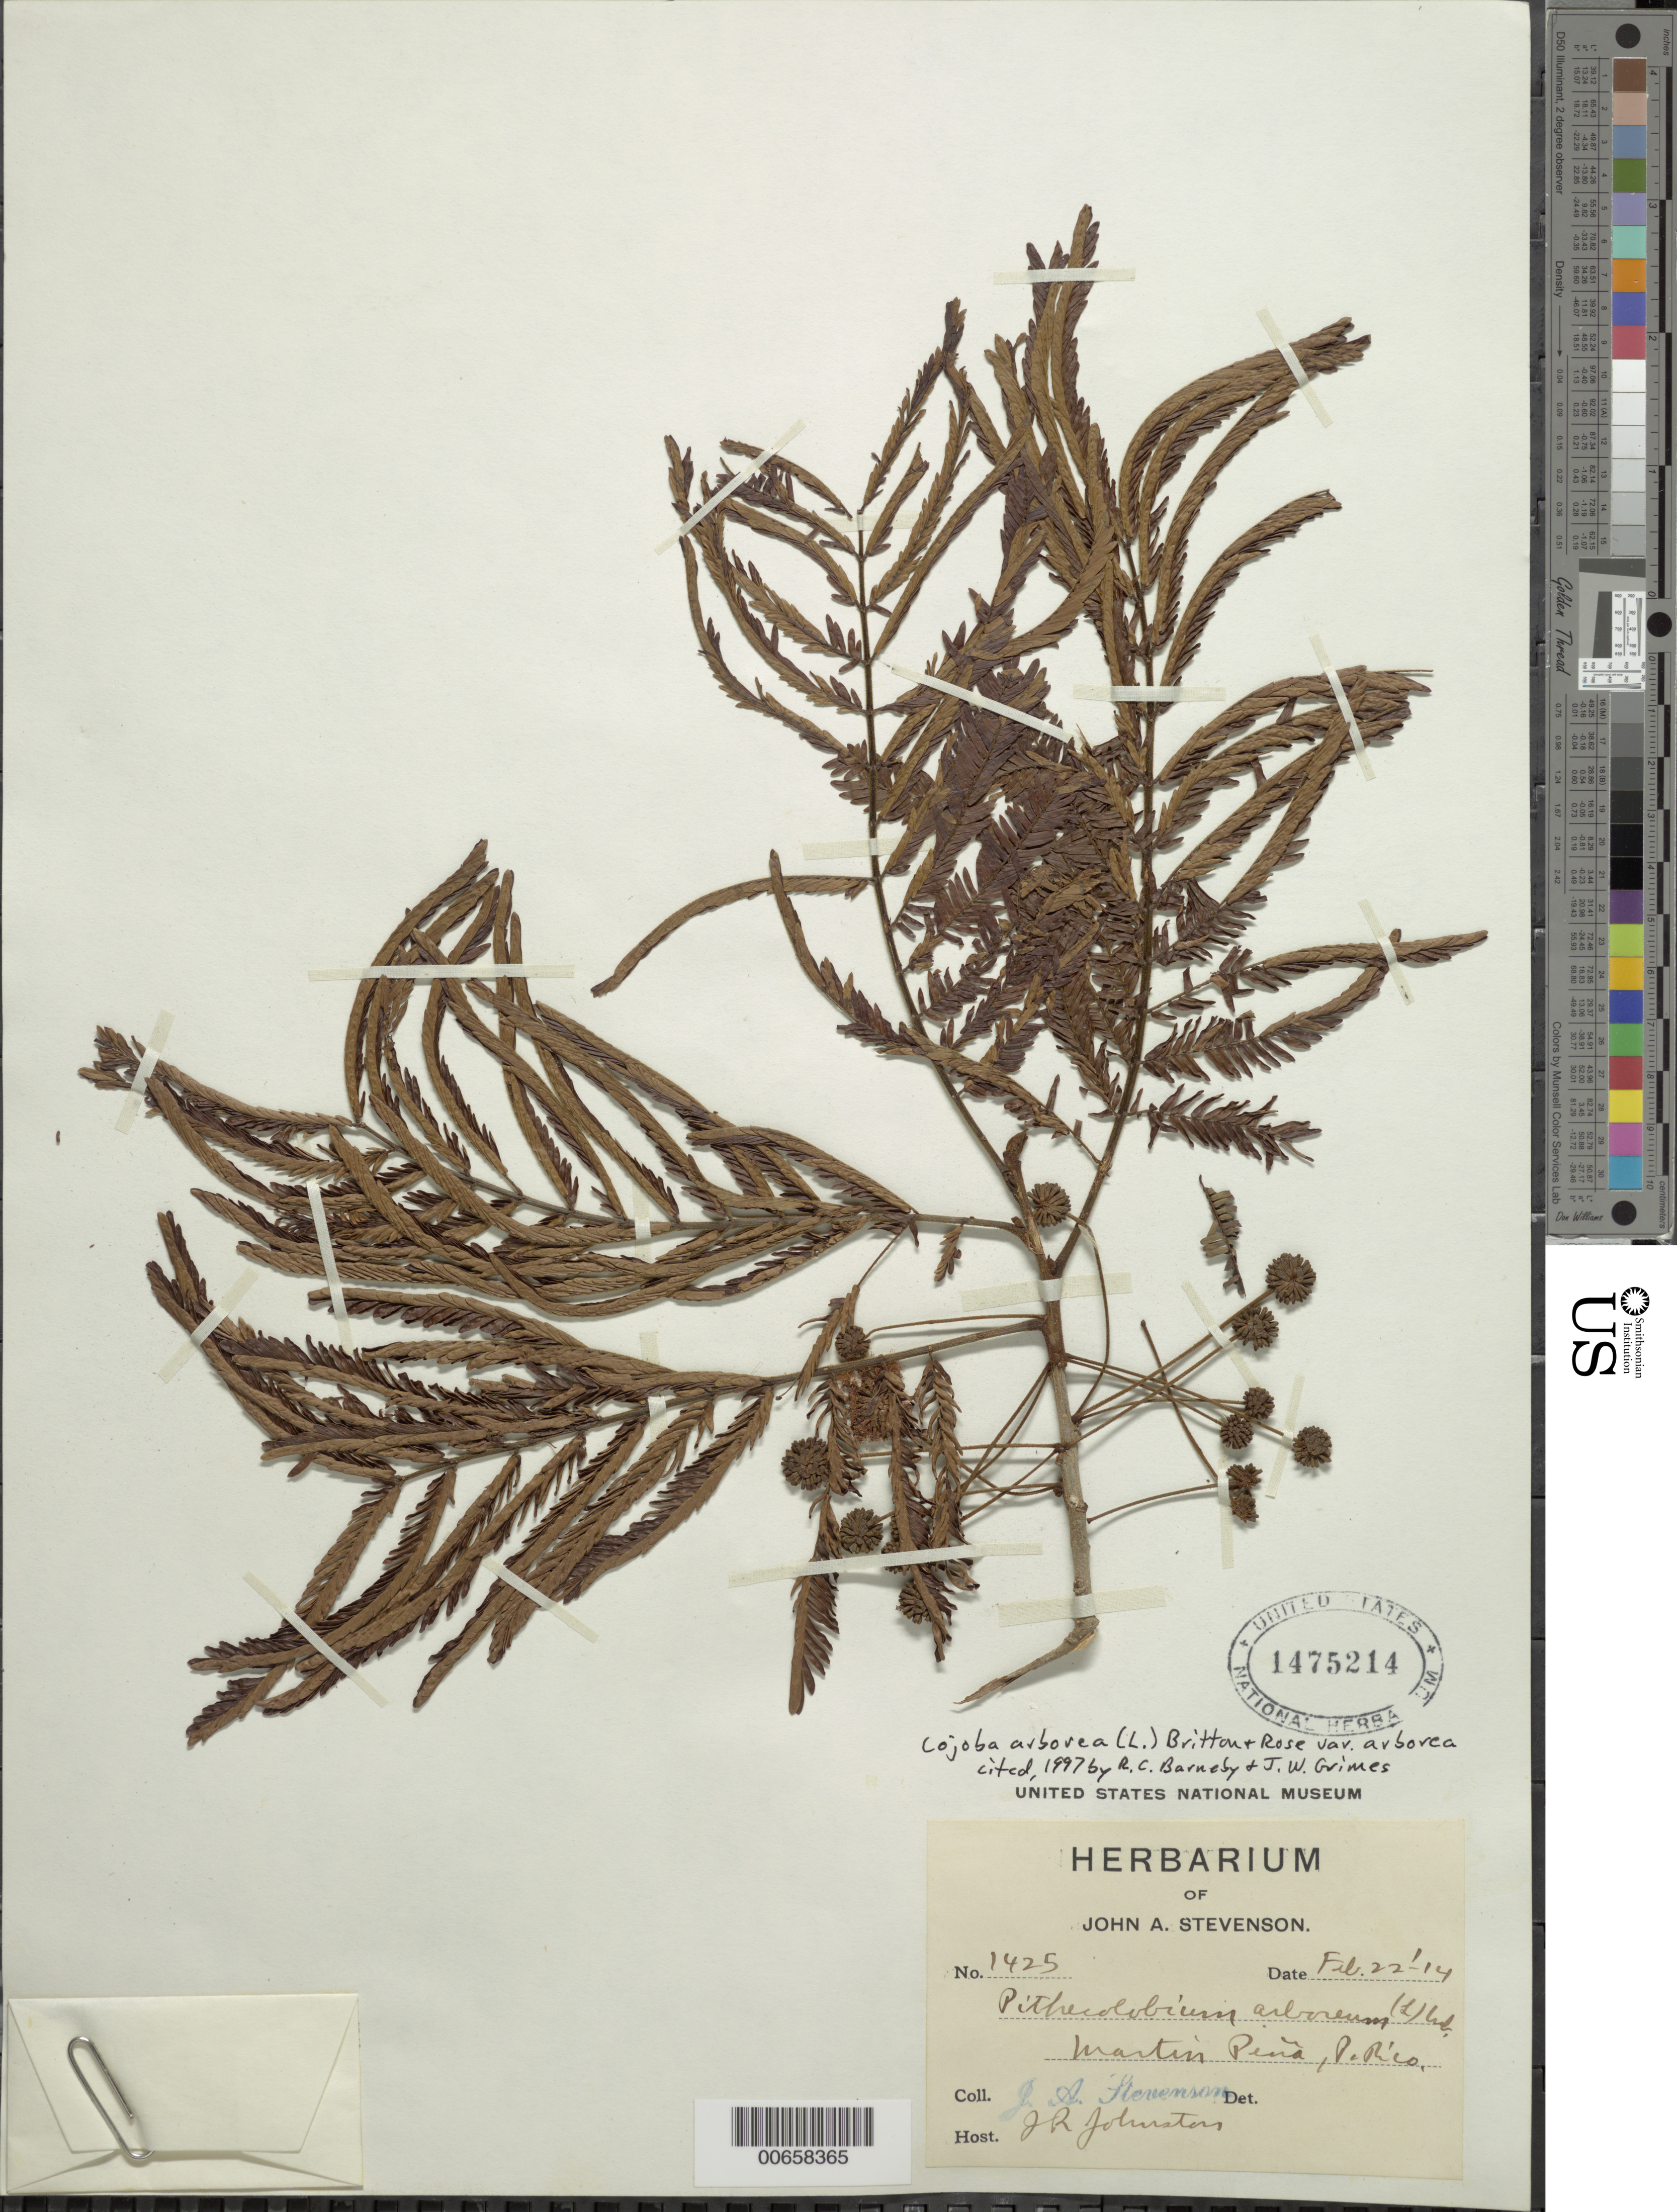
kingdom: Plantae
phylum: Tracheophyta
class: Magnoliopsida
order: Fabales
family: Fabaceae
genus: Cojoba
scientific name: Cojoba arborea var. arborea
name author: (L.) Britton & Rose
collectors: J. Stevenson & J. Johnston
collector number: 1425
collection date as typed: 22 Feb 1914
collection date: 1914-02-22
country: Puerto Rico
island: Greater Antilles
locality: Martin Pena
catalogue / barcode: US 1475214